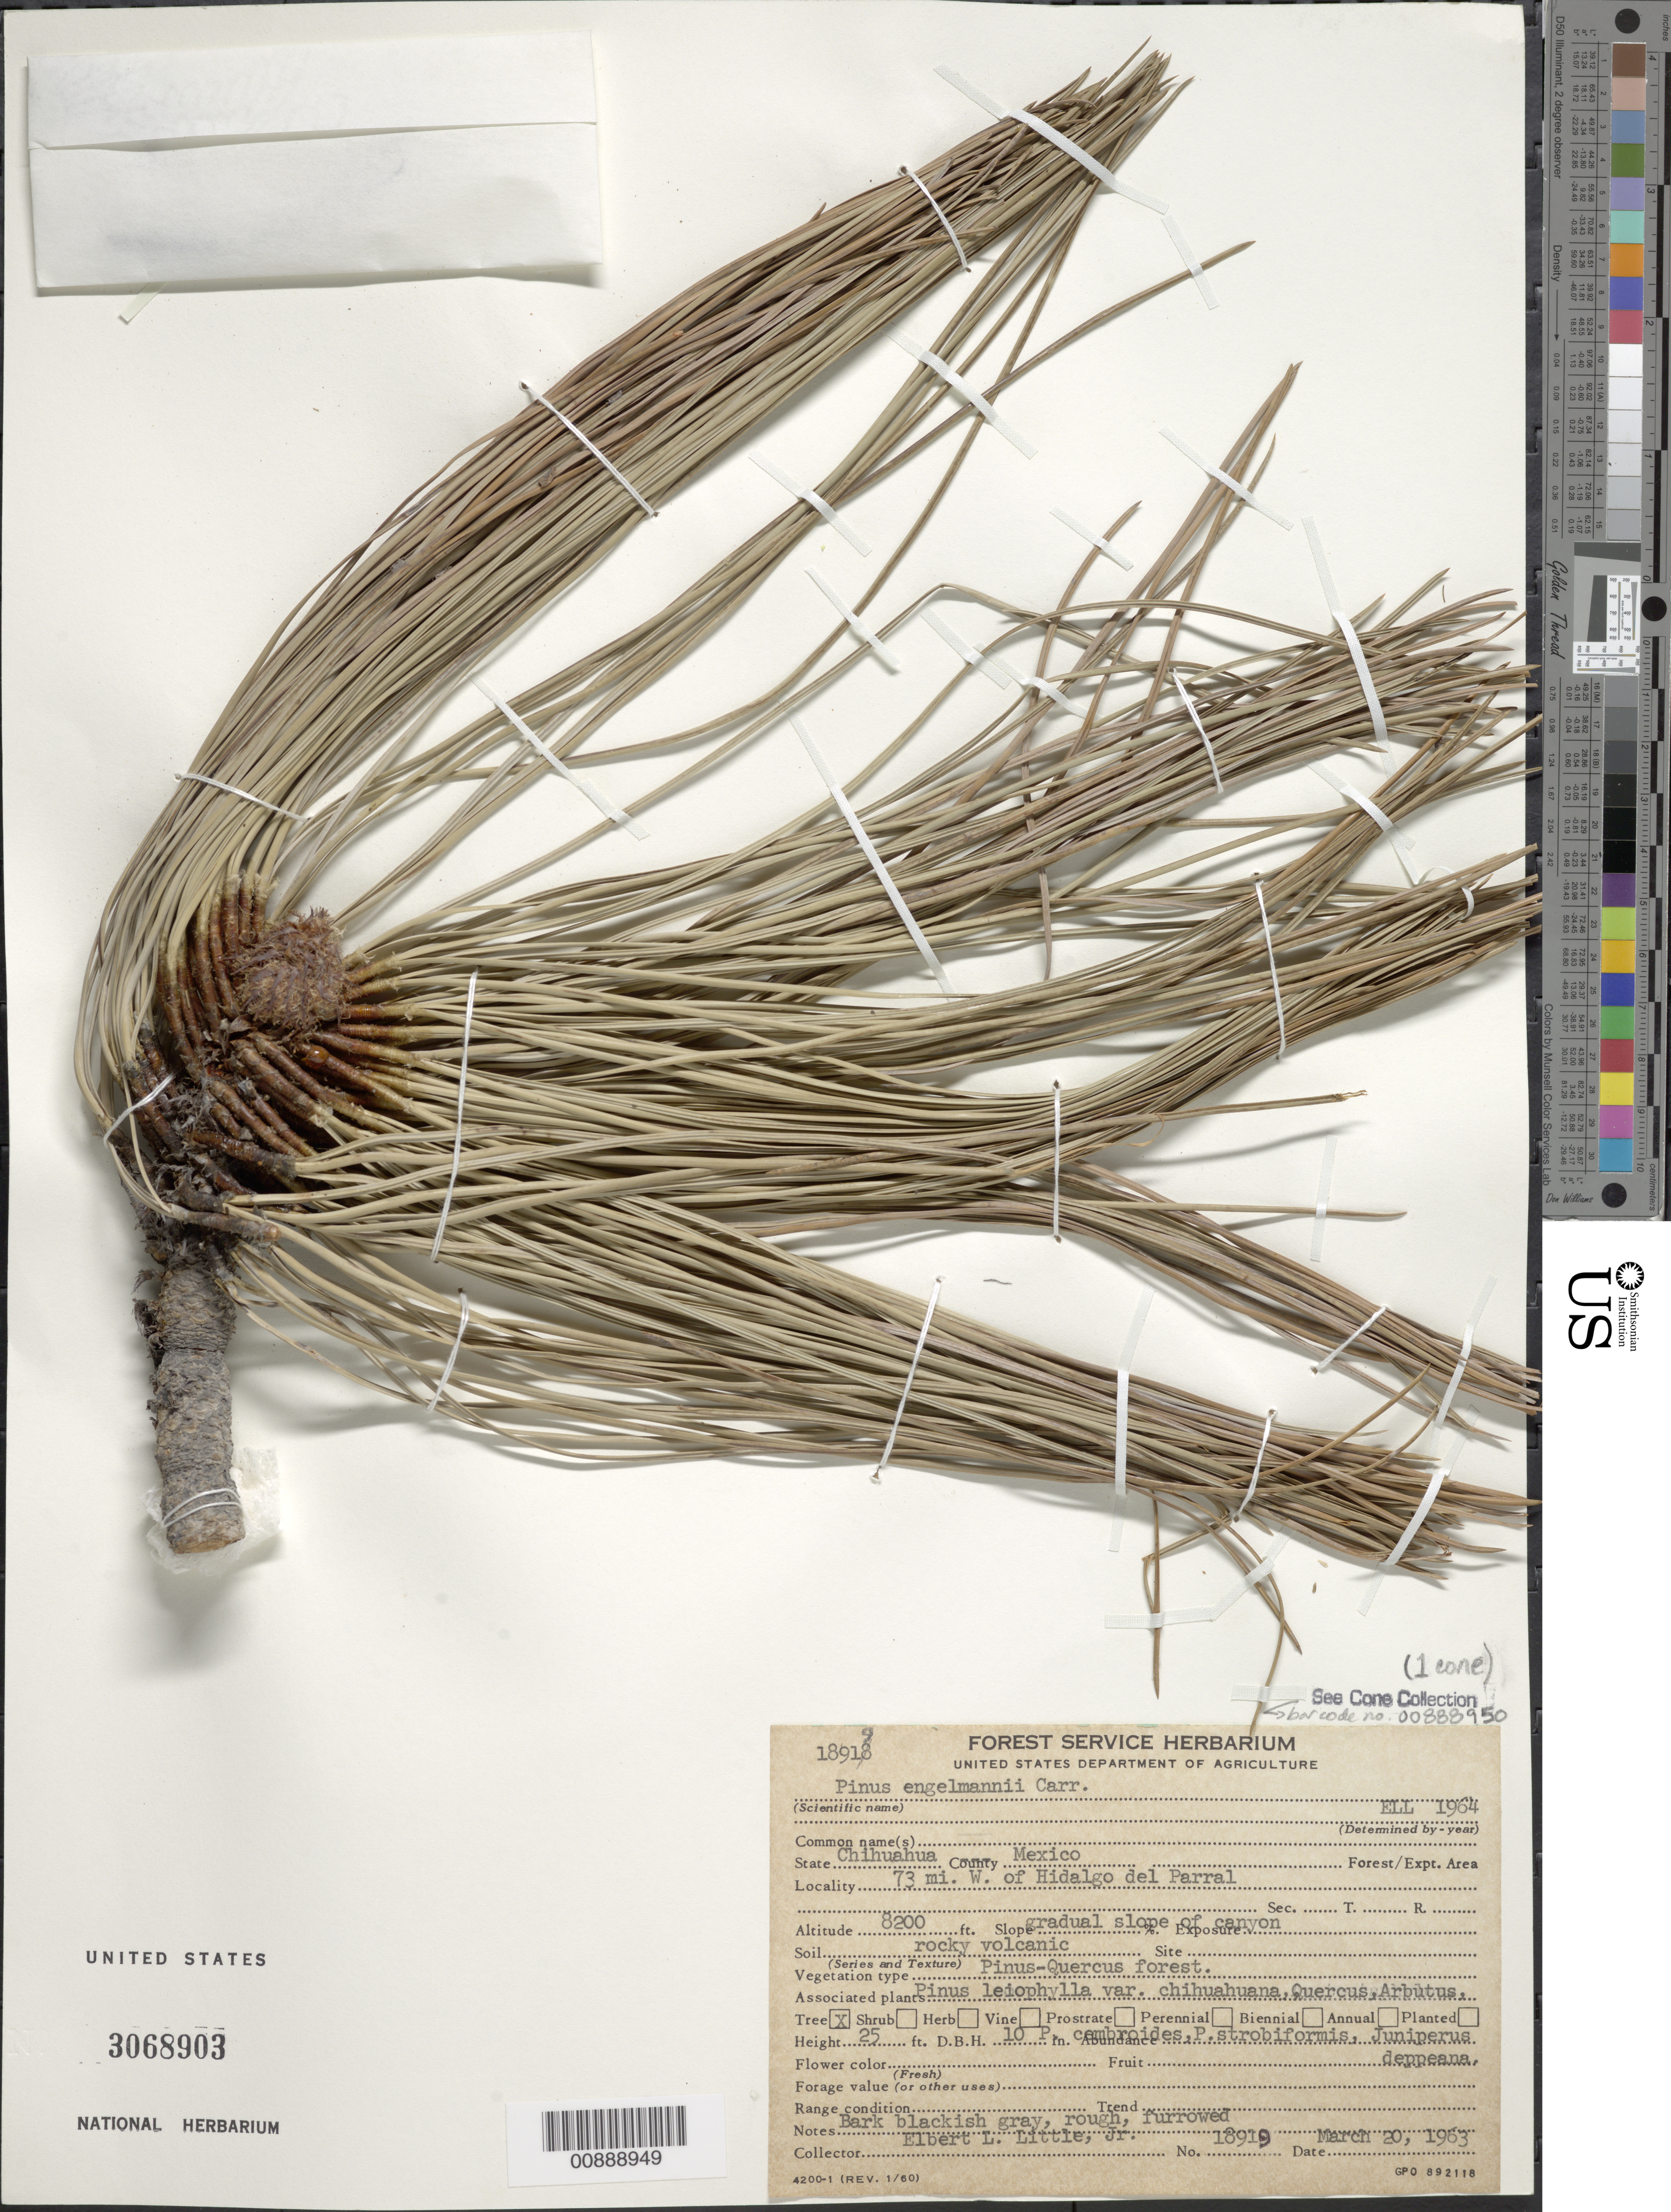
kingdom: Plantae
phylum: Tracheophyta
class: Pinopsida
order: Pinales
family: Pinaceae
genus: Pinus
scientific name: Pinus engelmannii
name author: Carrière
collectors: E. L. Little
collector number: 18919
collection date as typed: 20 Mar 1963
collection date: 1963-03-20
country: Mexico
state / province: Chihuahua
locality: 73 mi. W of Hidalgo del Parral, Chihuahua.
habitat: Gradual slope of canyon, rocky volcanic. Pinus-Quercus forest. Assoc. plants: Pinus leiophylla var. chihuahuana ..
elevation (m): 2499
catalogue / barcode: US 3068903